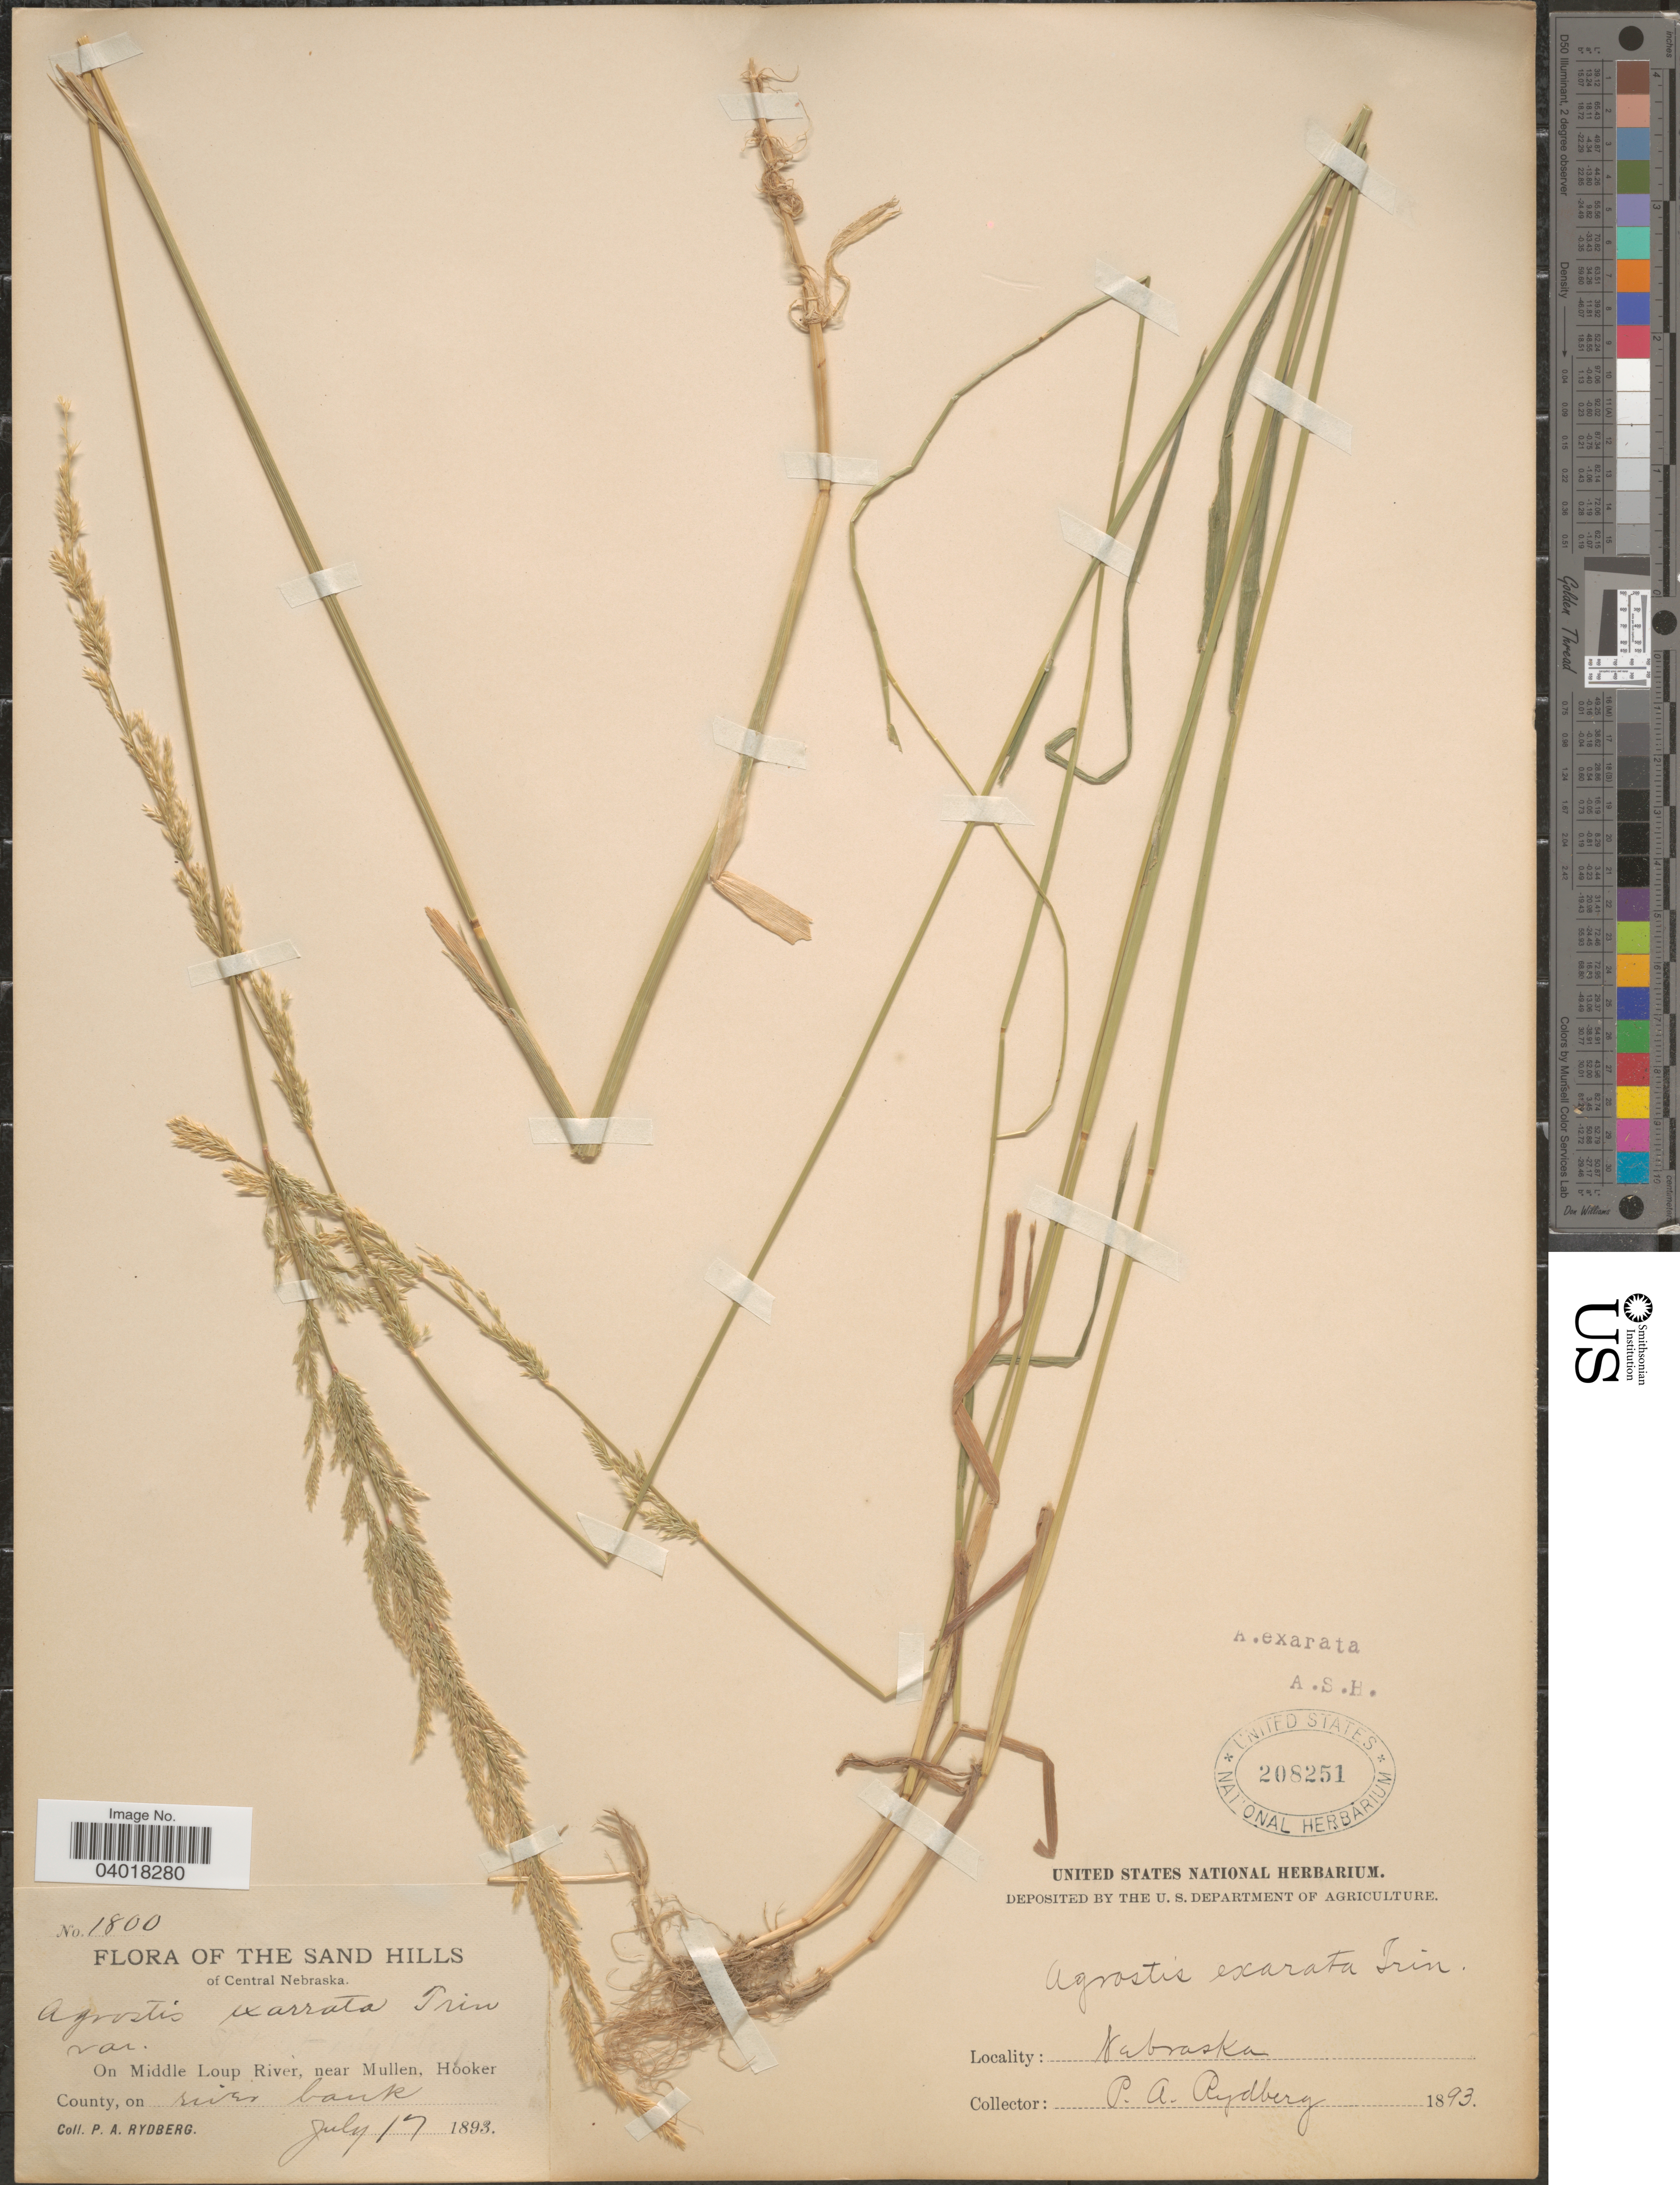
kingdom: Plantae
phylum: Tracheophyta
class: Liliopsida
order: Poales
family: Poaceae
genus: Agrostis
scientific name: Agrostis exarata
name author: Trin.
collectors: P. A. Rydberg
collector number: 1800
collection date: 1893-07-17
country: United States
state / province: Nebraska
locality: The Sand Hills of Central Nebraska. On Middle Loup River, near Mullen, Hooker County, on river bank.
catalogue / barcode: US 208251